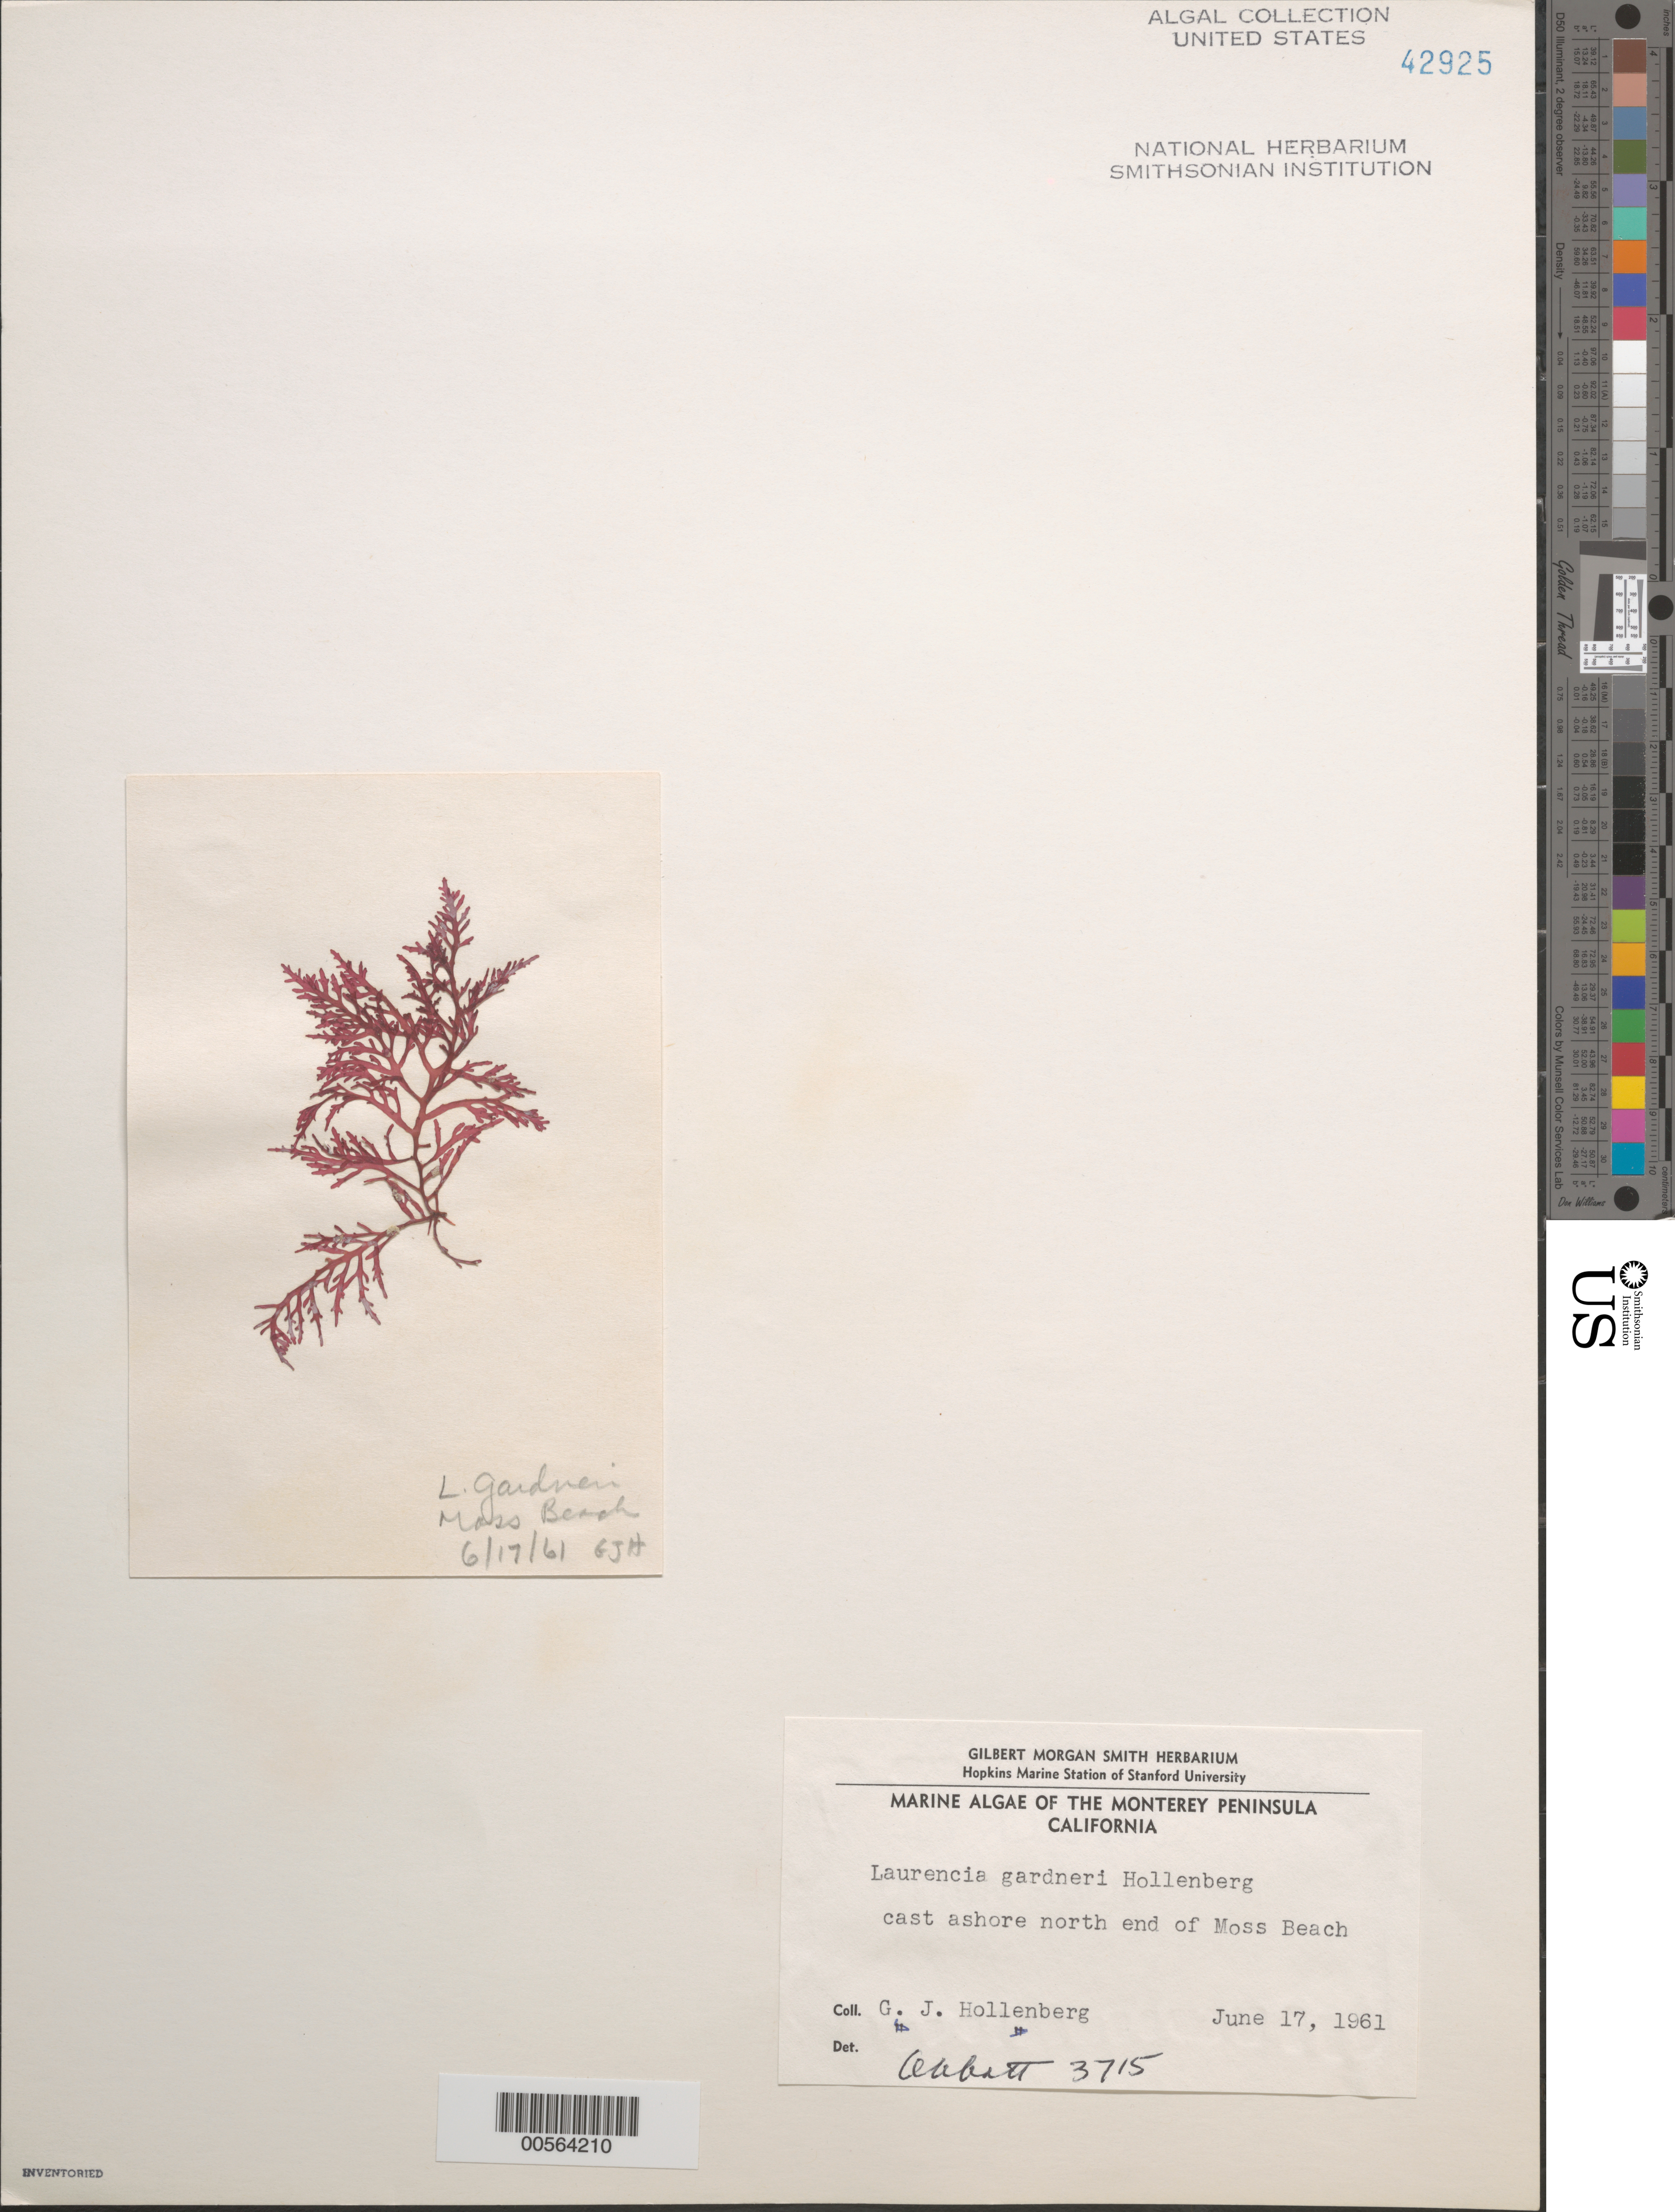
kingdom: Plantae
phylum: Rhodophyta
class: Florideophyceae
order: Ceramiales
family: Rhodomelaceae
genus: Laurencia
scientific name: Laurencia gardneri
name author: Hollenb. in G.M. Sm. & Hollenb.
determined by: Abbott, Isabella A.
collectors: G. Hollenberg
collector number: IAA 3715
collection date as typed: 17 Jun 1961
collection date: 1961-06-17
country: United States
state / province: California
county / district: Monterey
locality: Moss Beach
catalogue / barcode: US 42925